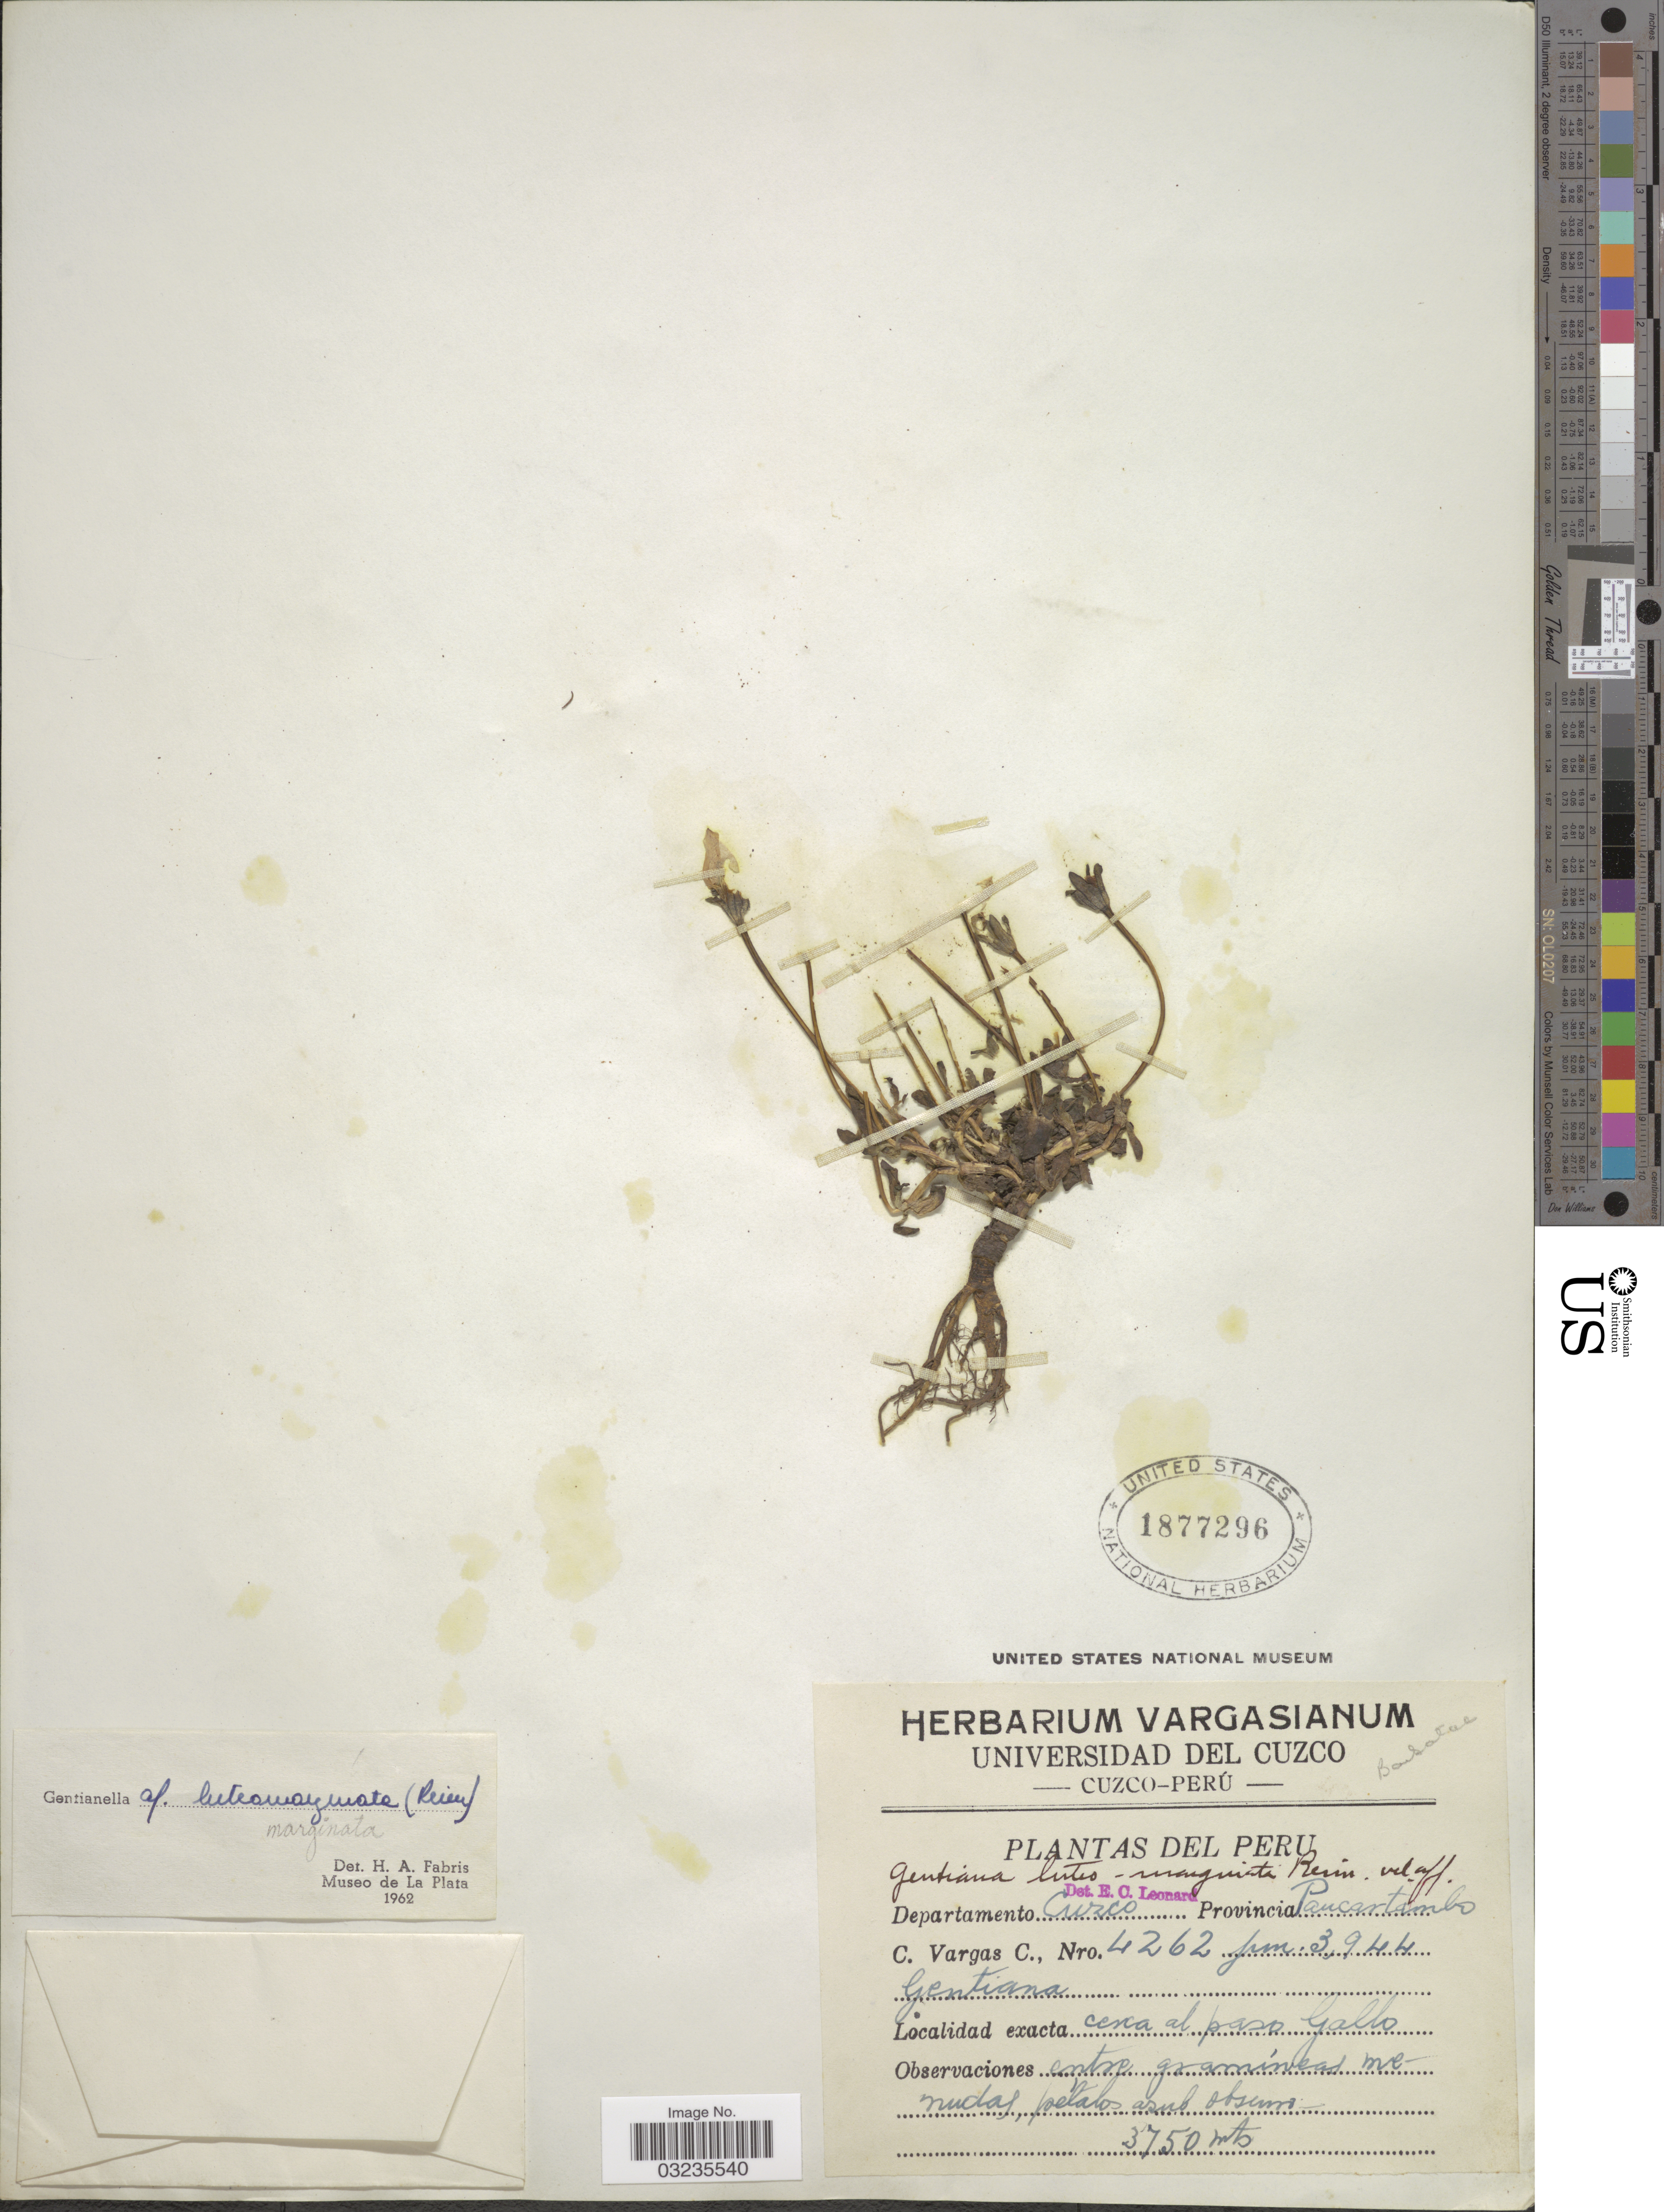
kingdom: Plantae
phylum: Tracheophyta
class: Magnoliopsida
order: Gentianales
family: Gentianaceae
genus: Gentiana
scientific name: Gentiana luteo-marginata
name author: Reimers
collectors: C. Vargas Calderón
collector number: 4262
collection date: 1944-06-03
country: Peru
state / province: Cusco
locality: Departamento Cuzco. Provincia Paucartambo. Cerca al paso Gallo.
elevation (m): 3750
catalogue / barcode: US 1877296